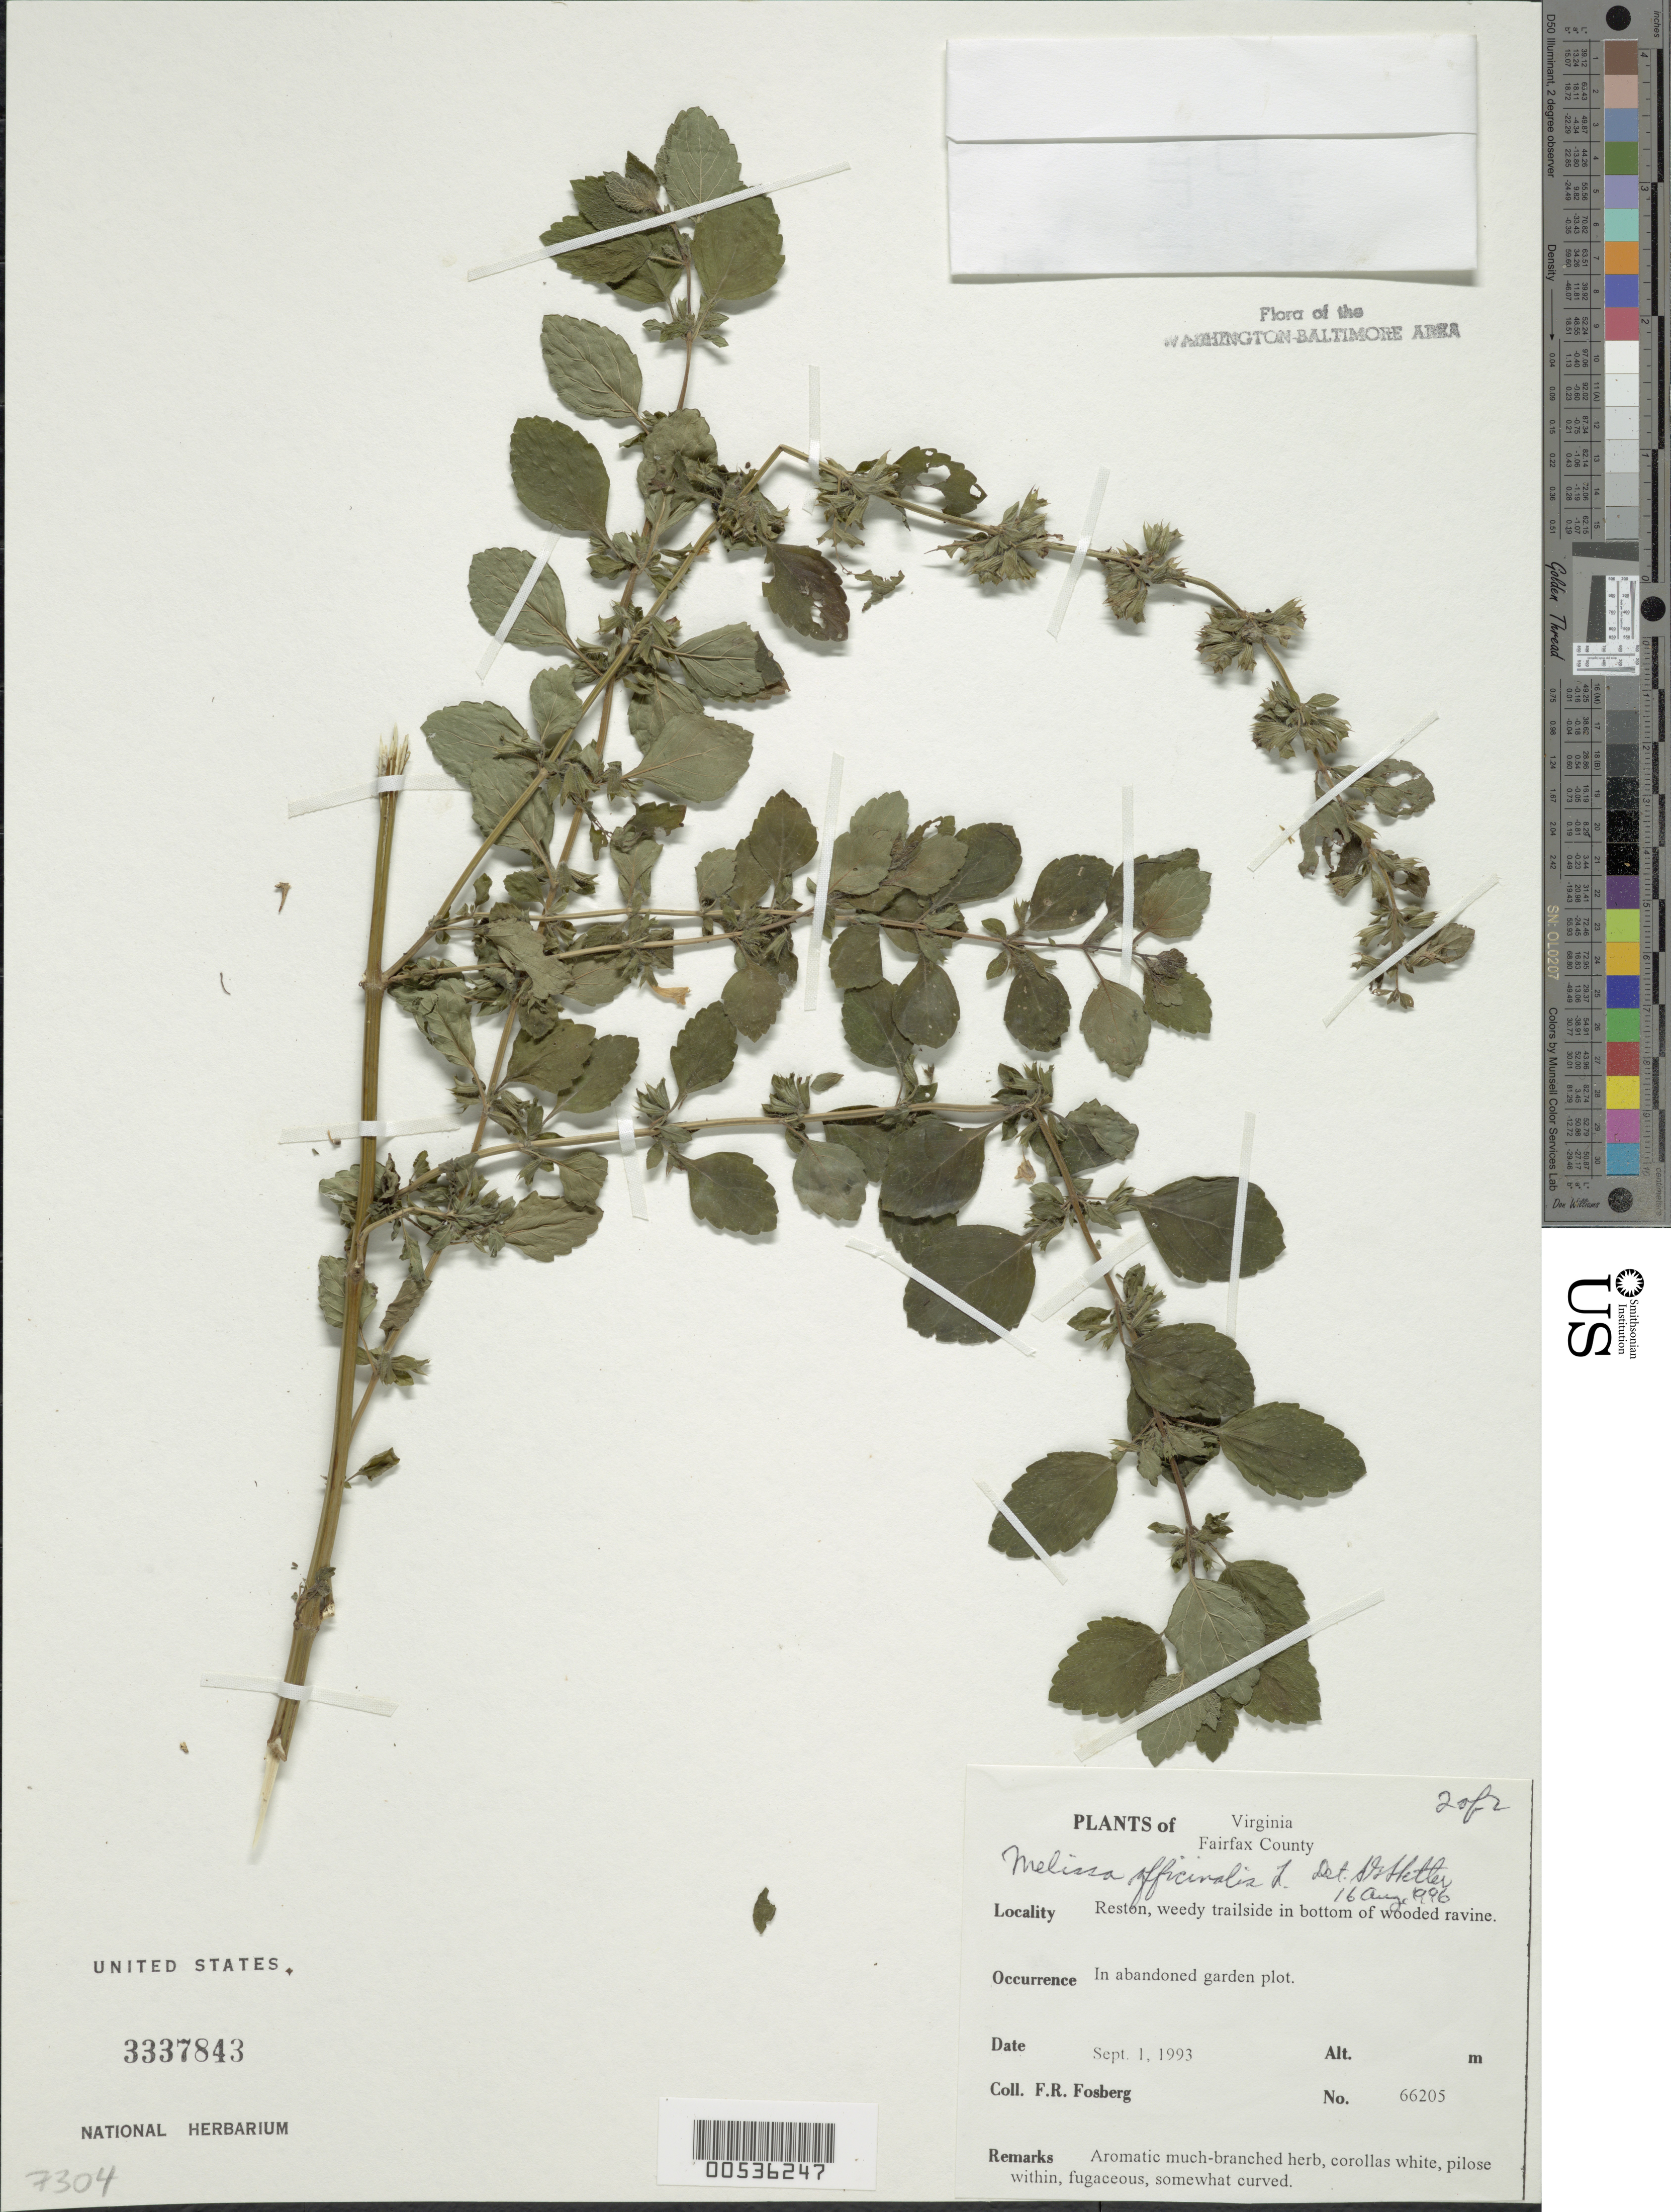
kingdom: Plantae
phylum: Tracheophyta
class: Magnoliopsida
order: Lamiales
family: Lamiaceae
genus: Melissa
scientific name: Melissa officinalis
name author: L.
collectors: F. R. Fosberg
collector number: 66205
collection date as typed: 01 Sep 1993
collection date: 1993-09-01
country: United States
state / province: Virginia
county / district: Fairfax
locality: Reston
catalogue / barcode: US 3337843